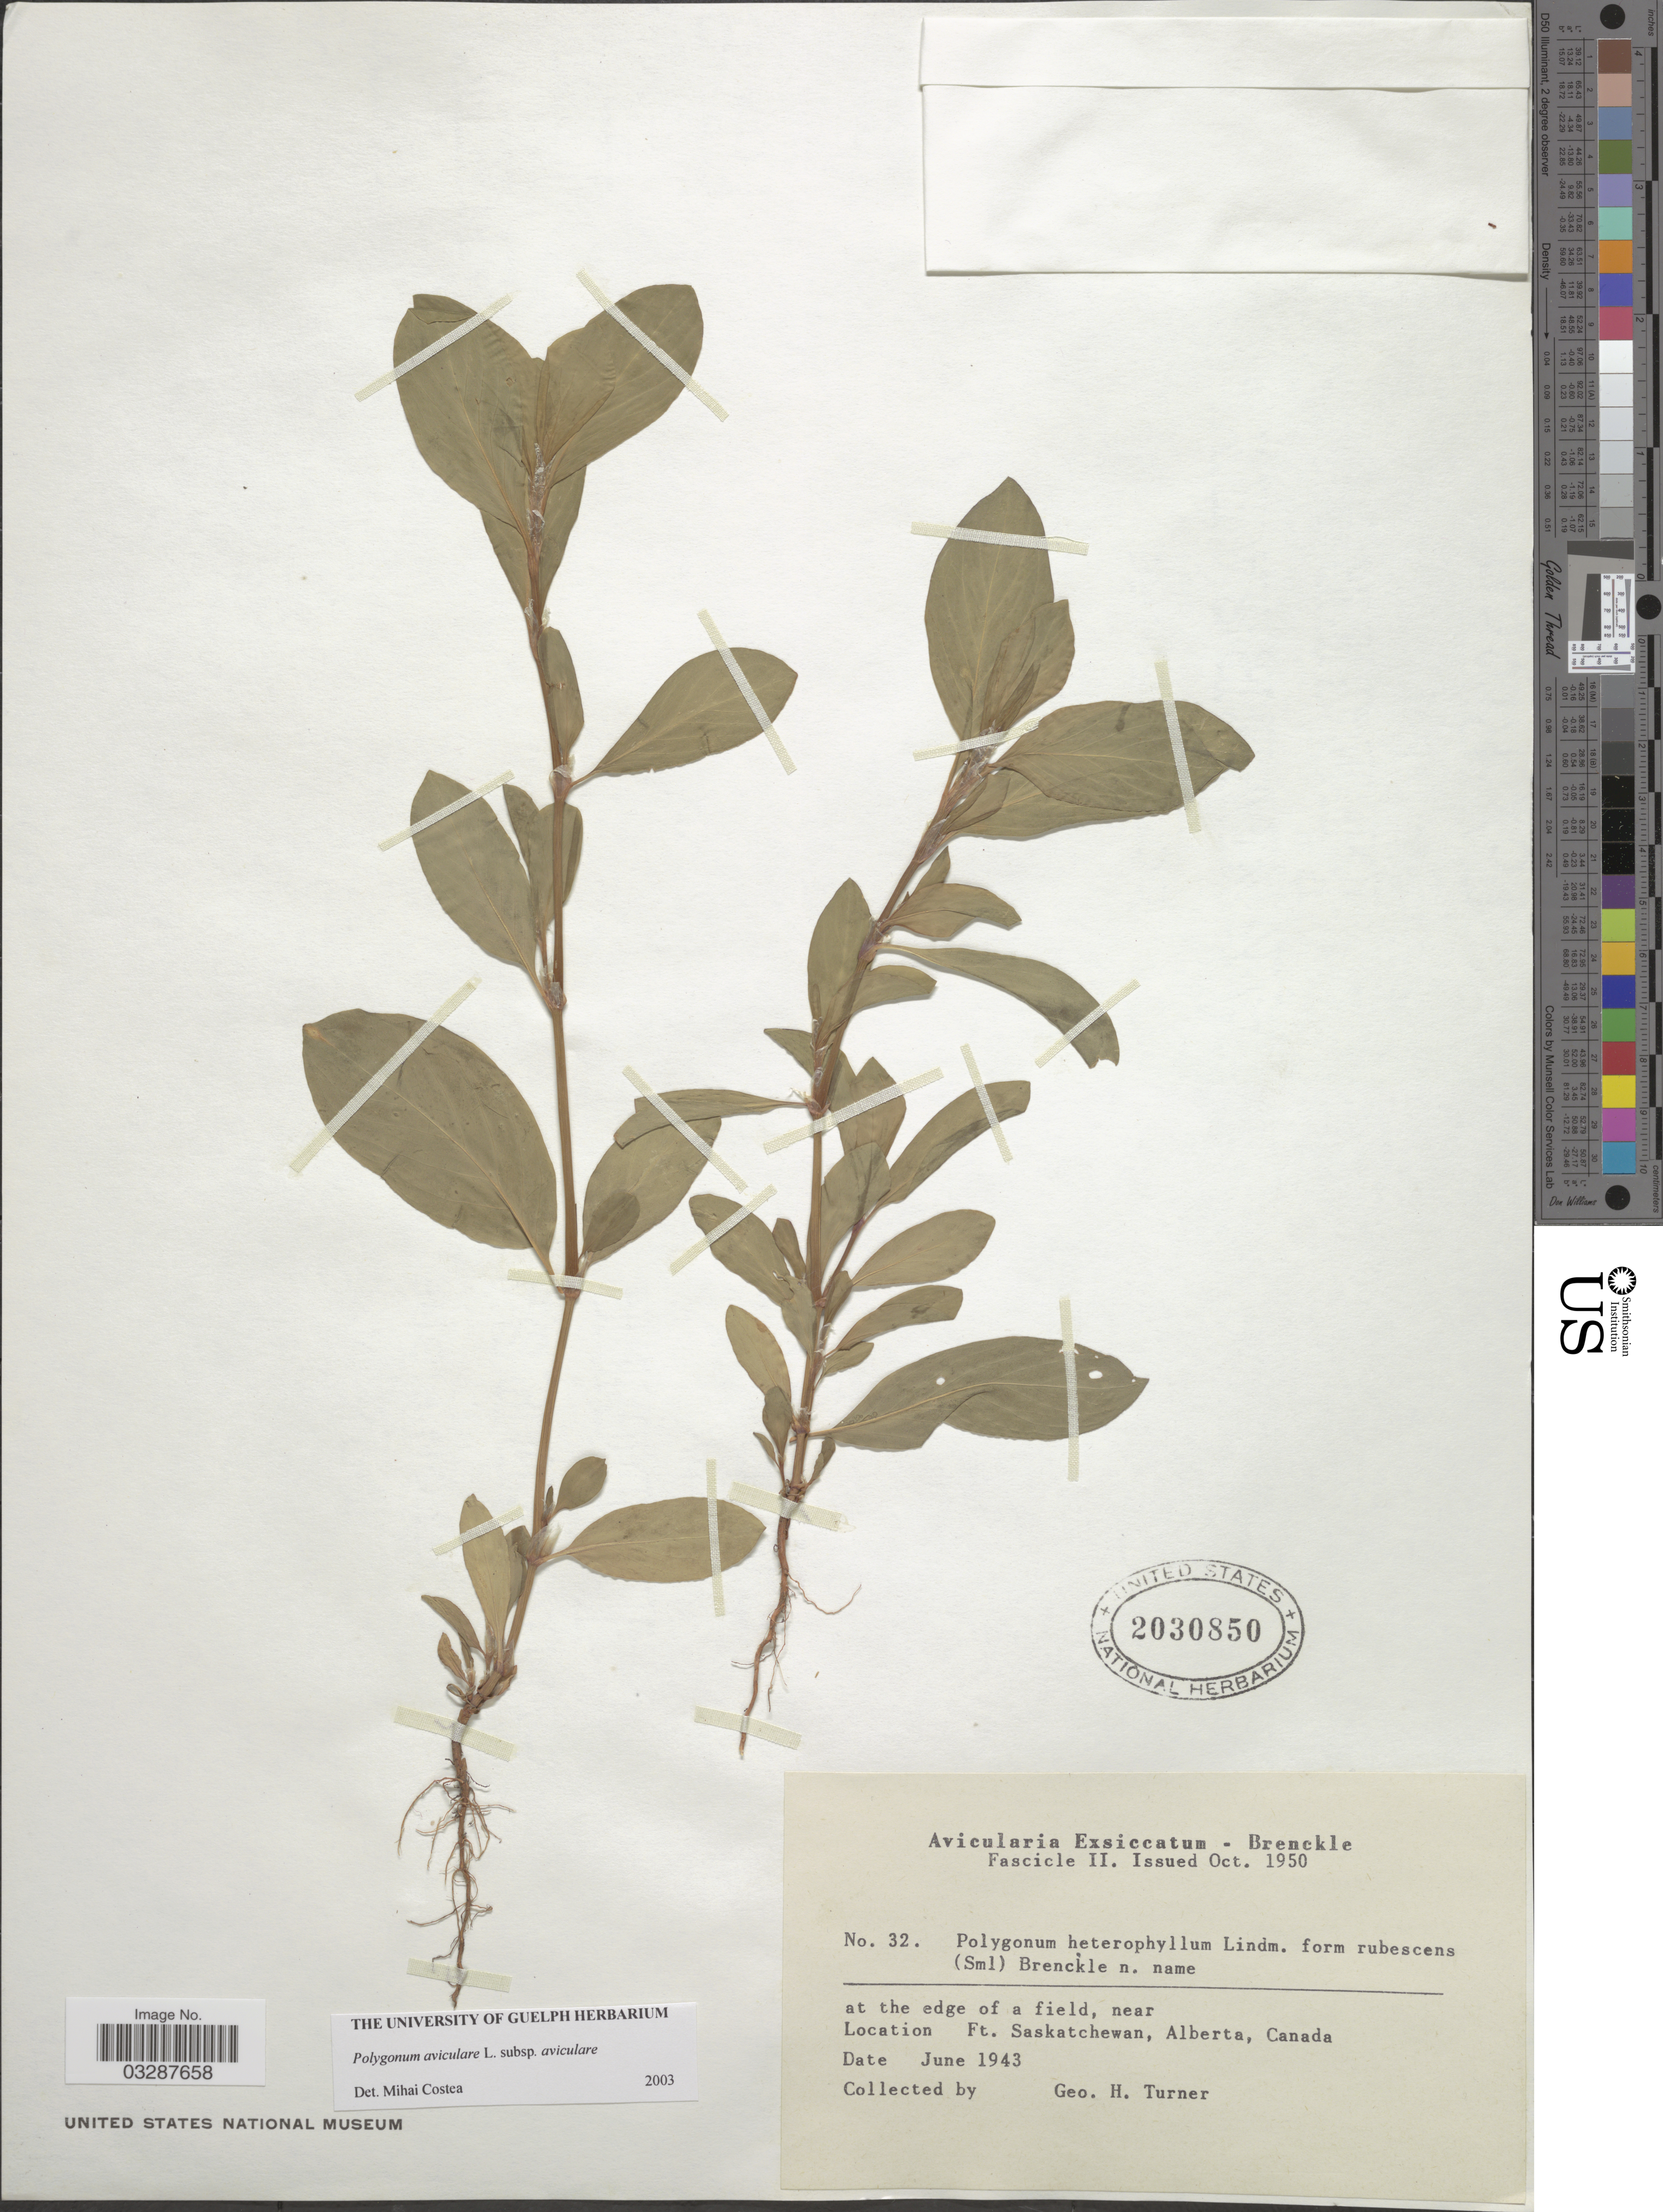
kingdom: Plantae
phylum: Tracheophyta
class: Magnoliopsida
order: Caryophyllales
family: Polygonaceae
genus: Polygonum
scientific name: Polygonum aviculare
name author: L.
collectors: G. H. Turner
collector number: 32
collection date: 1943-06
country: Canada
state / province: Alberta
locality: At the edge of a field, near Ft. Saskatchewan.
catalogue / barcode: US 2030850